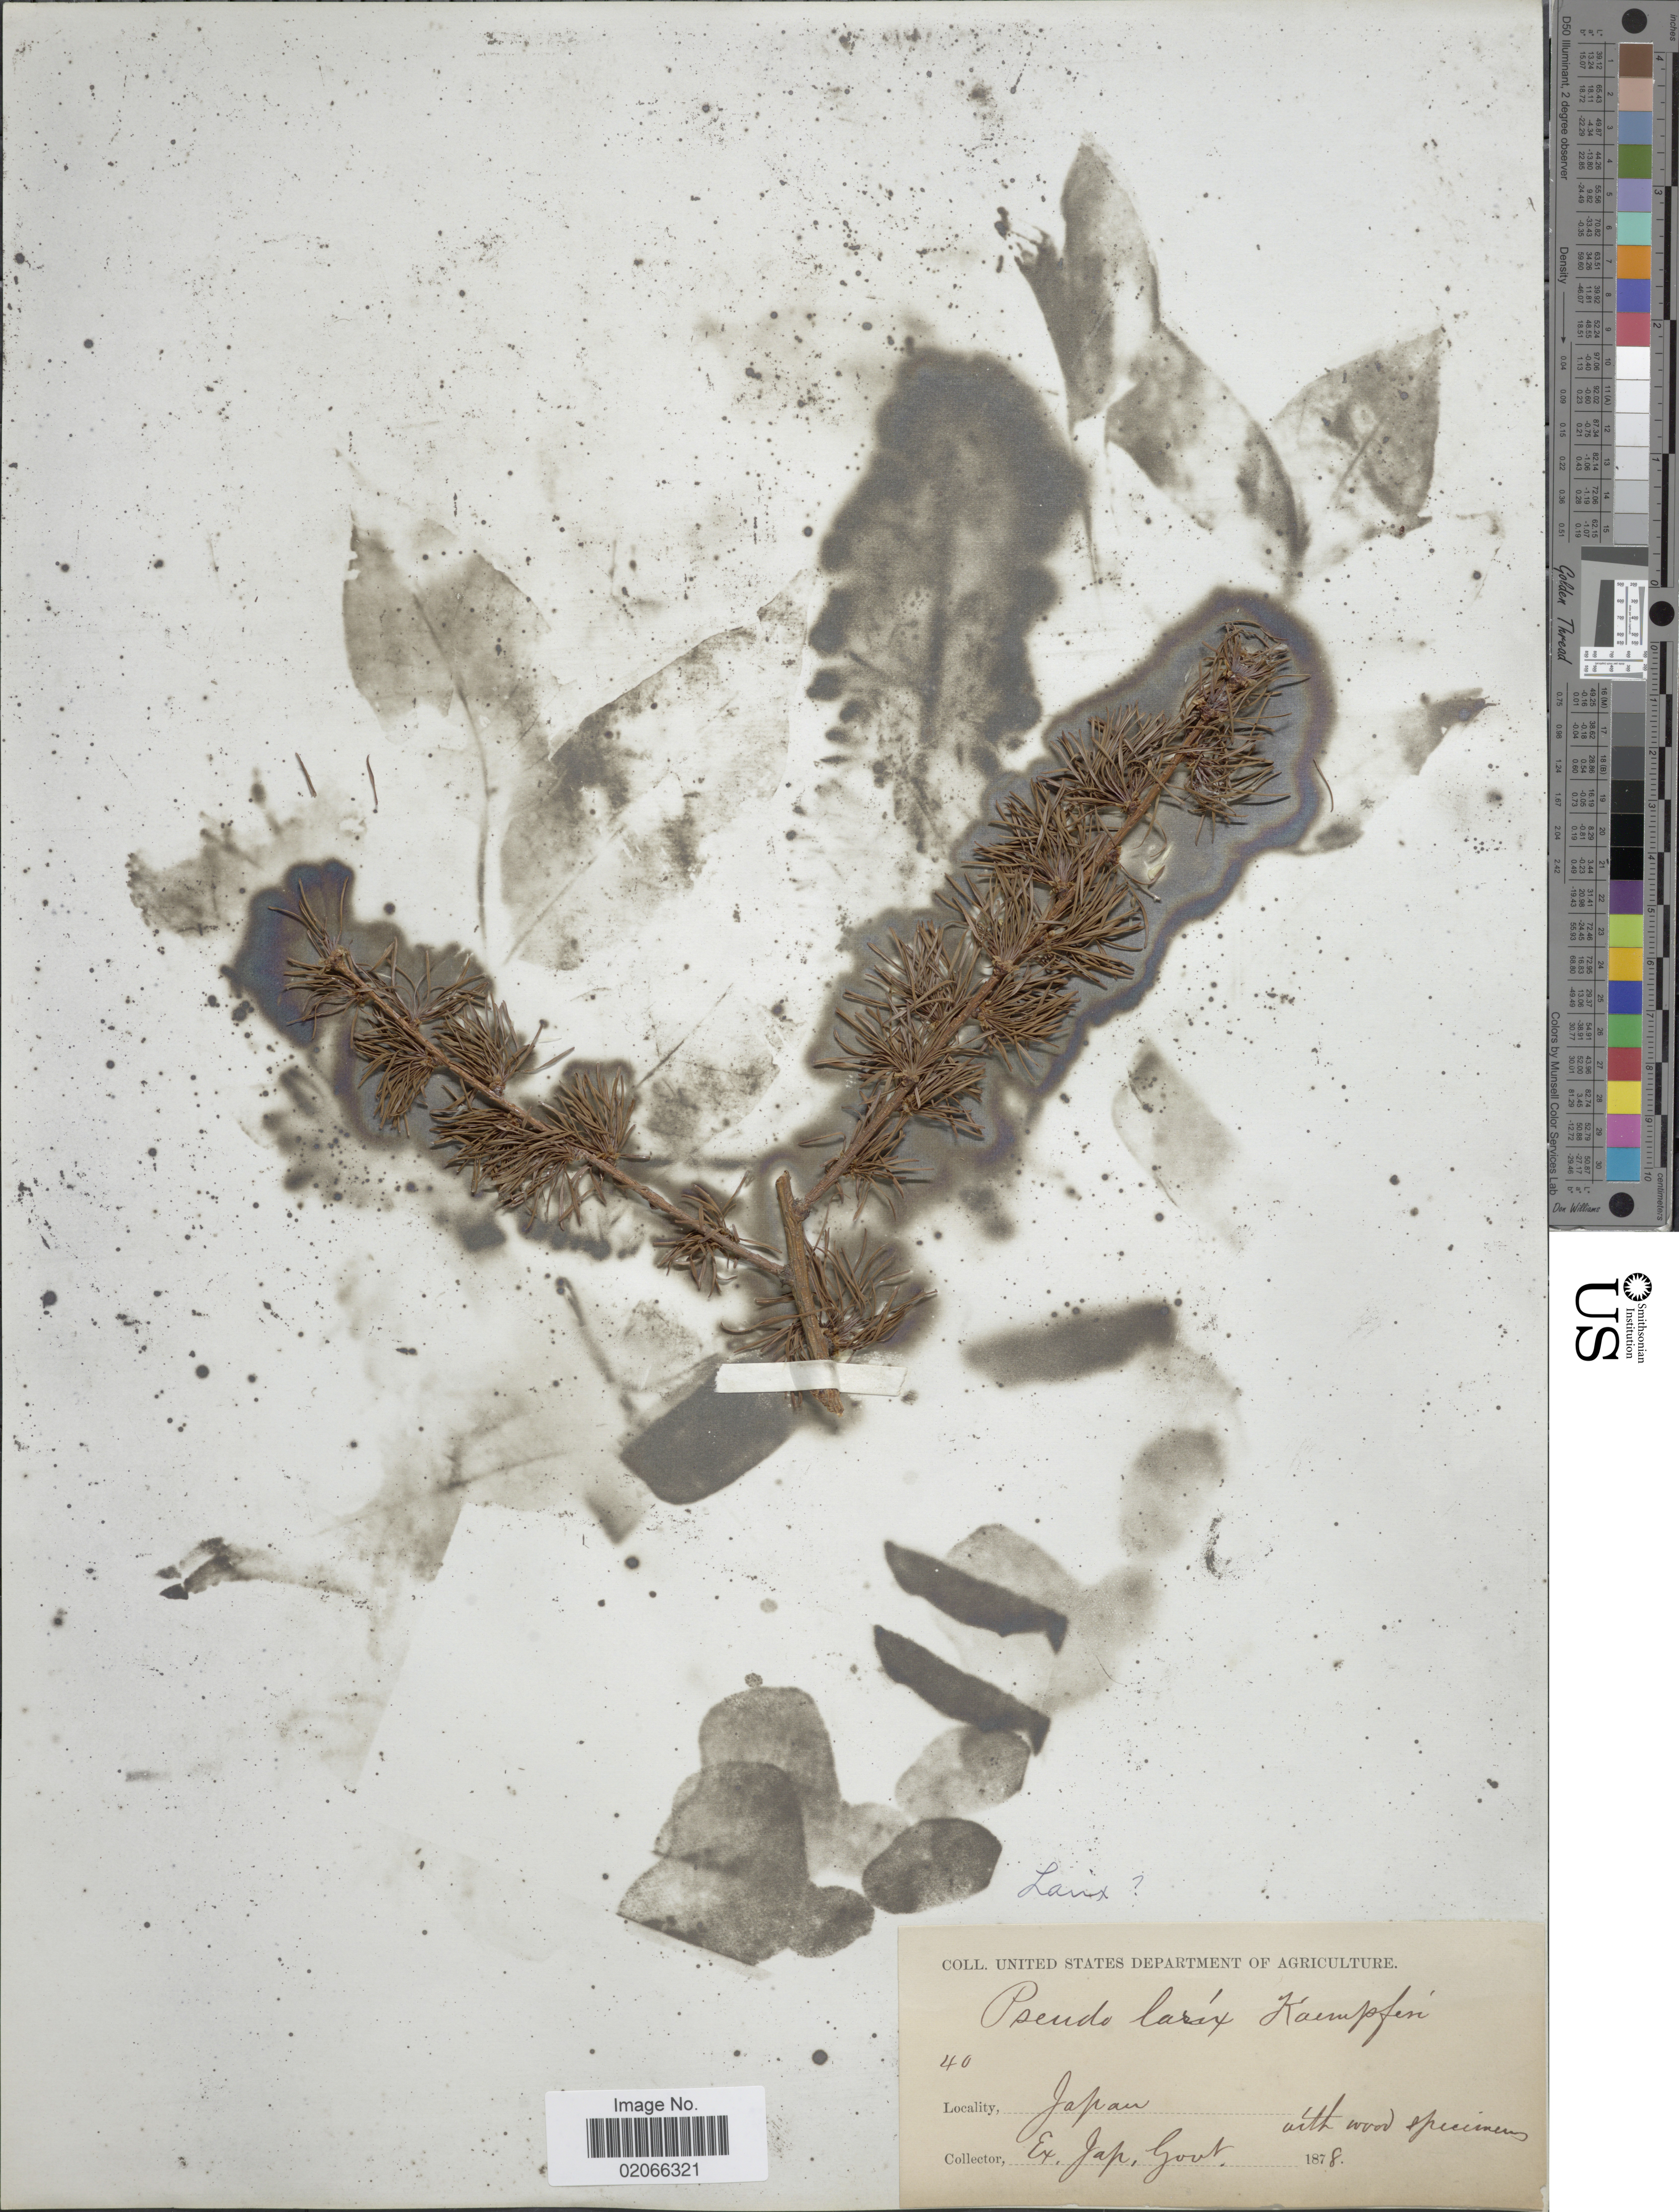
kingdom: Plantae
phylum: Tracheophyta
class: Pinopsida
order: Pinales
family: Pinaceae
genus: Pseudolarix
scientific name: Pseudolarix amabilis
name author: Rehder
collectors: ex herb. Jap. Govt.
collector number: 40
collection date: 1878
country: Japan